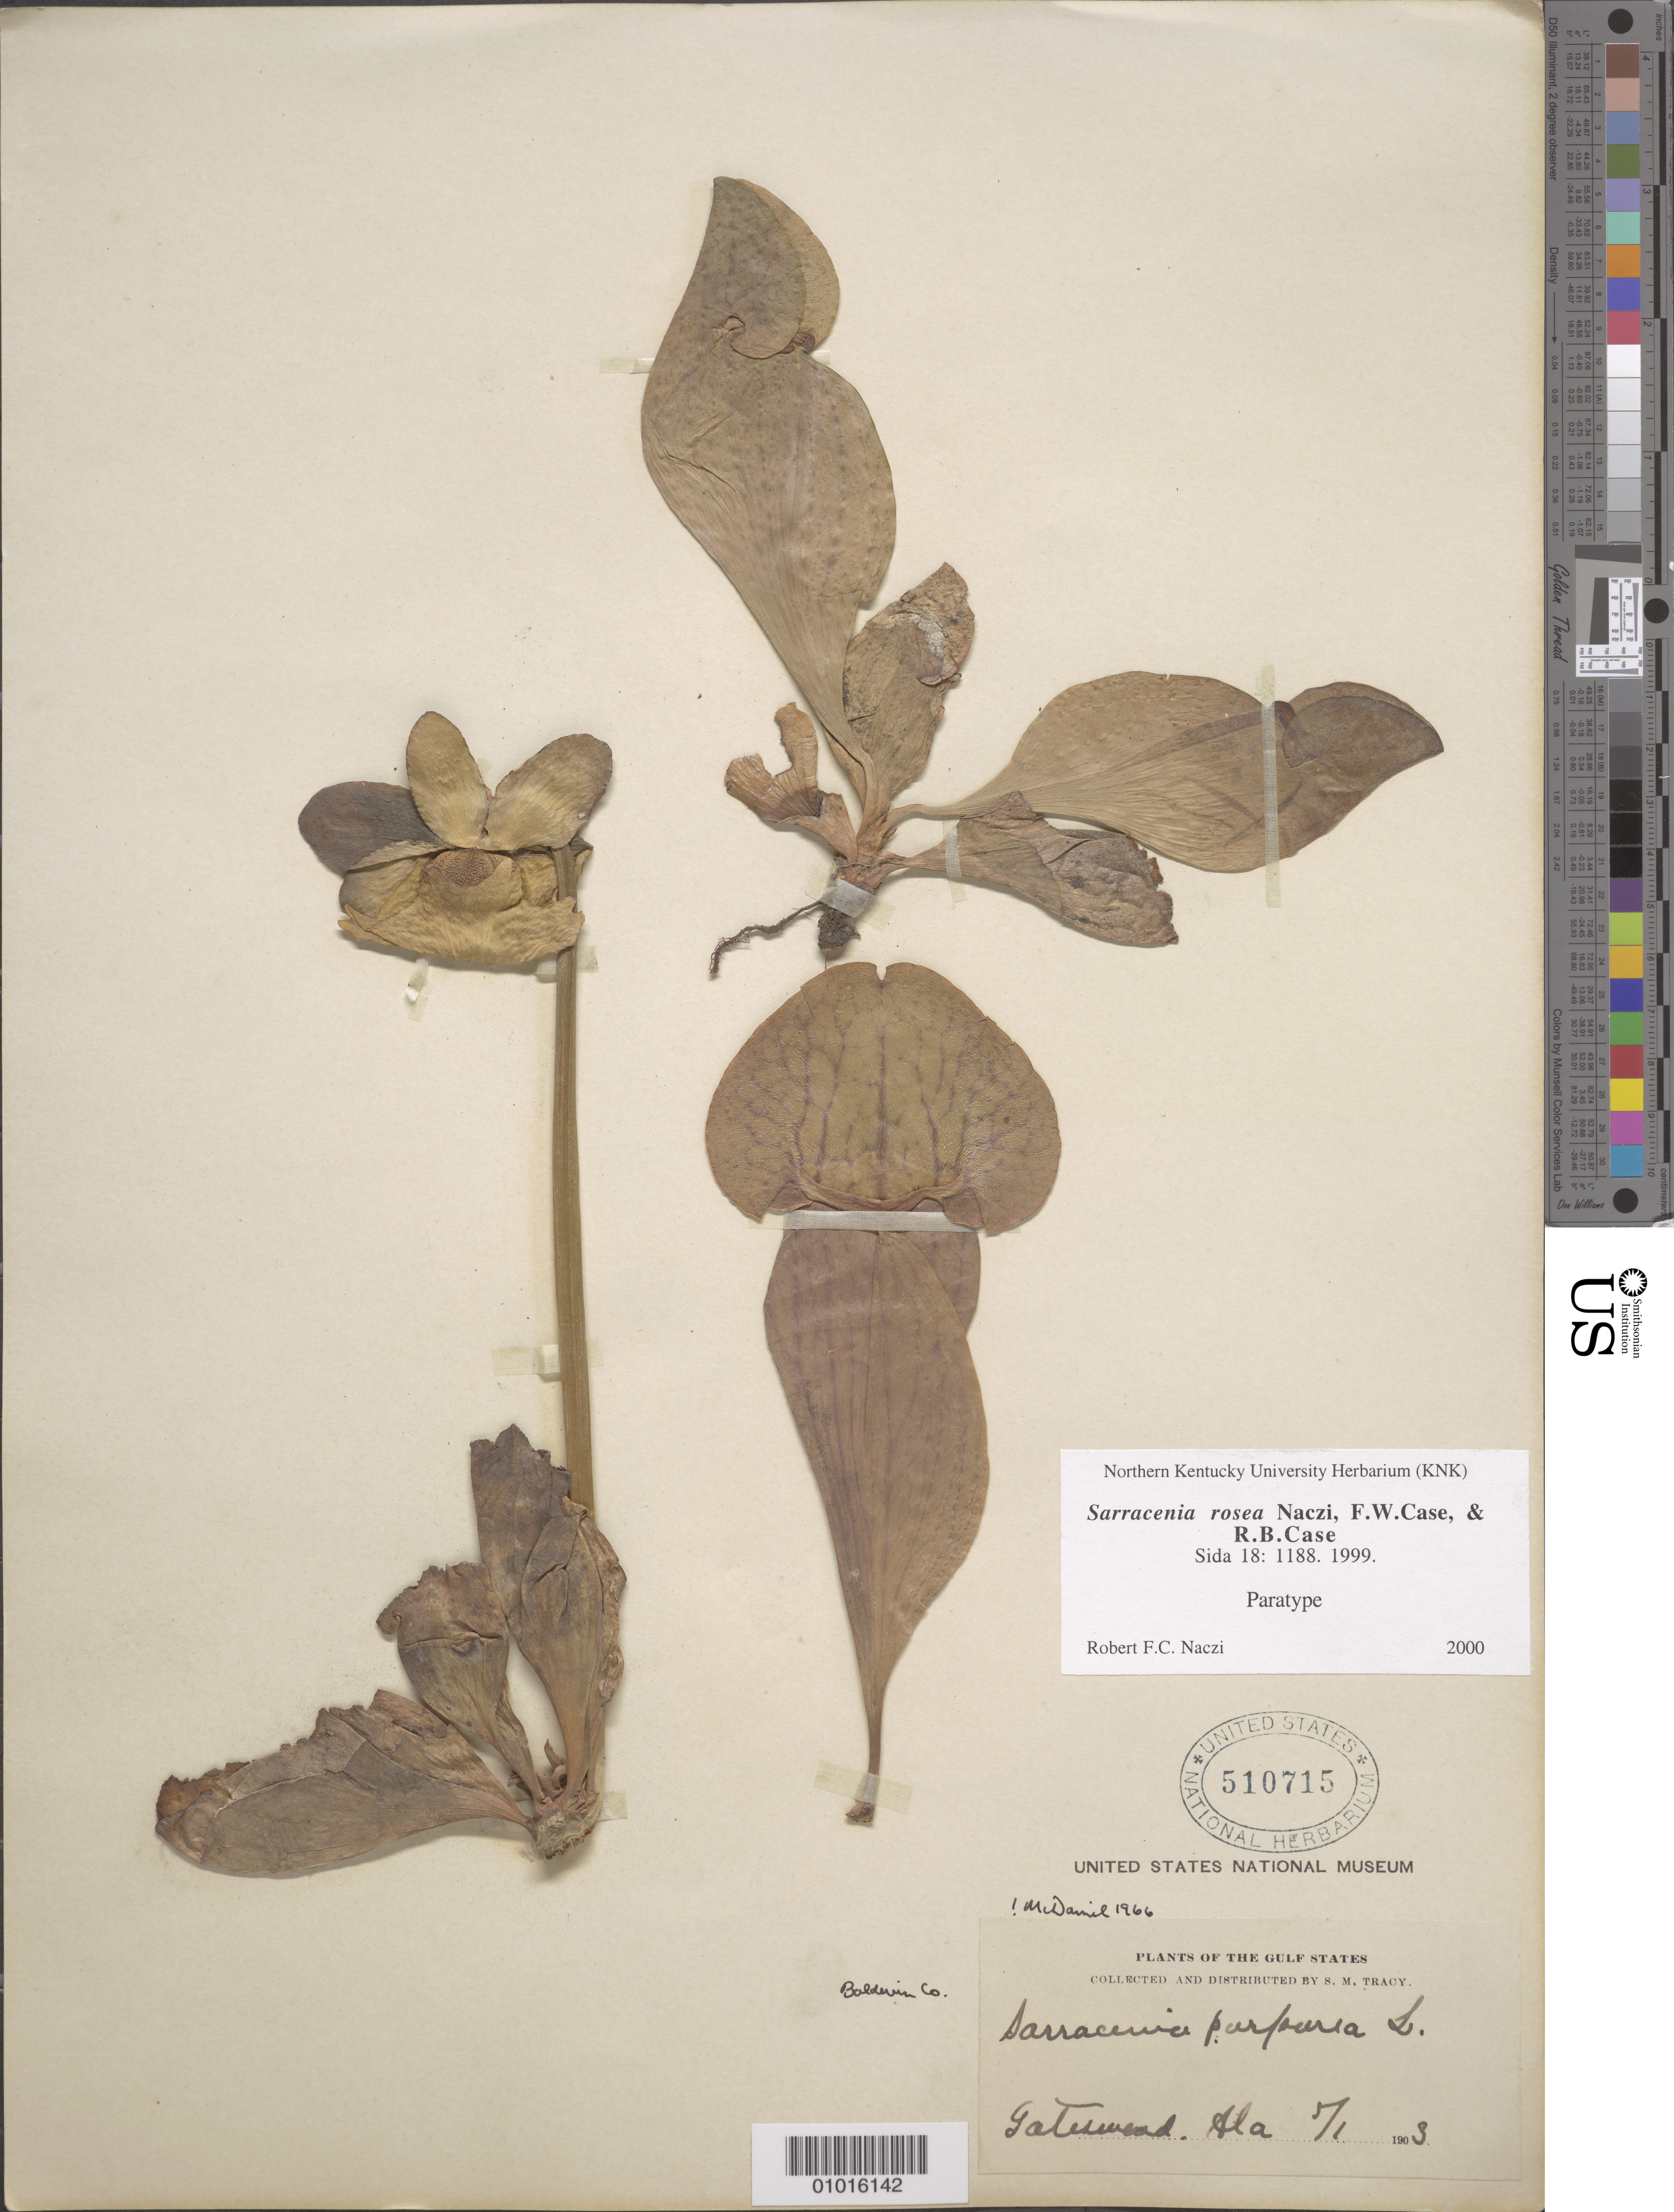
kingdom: Plantae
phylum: Tracheophyta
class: Magnoliopsida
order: Ericales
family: Sarraceniaceae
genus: Sarracenia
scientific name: Sarracenia purpurea f. heterophylla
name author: (Eaton) Fernald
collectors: S. M. Tracy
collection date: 1903-05-05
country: United States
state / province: Alabama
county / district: Baldwin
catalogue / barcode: US 510715